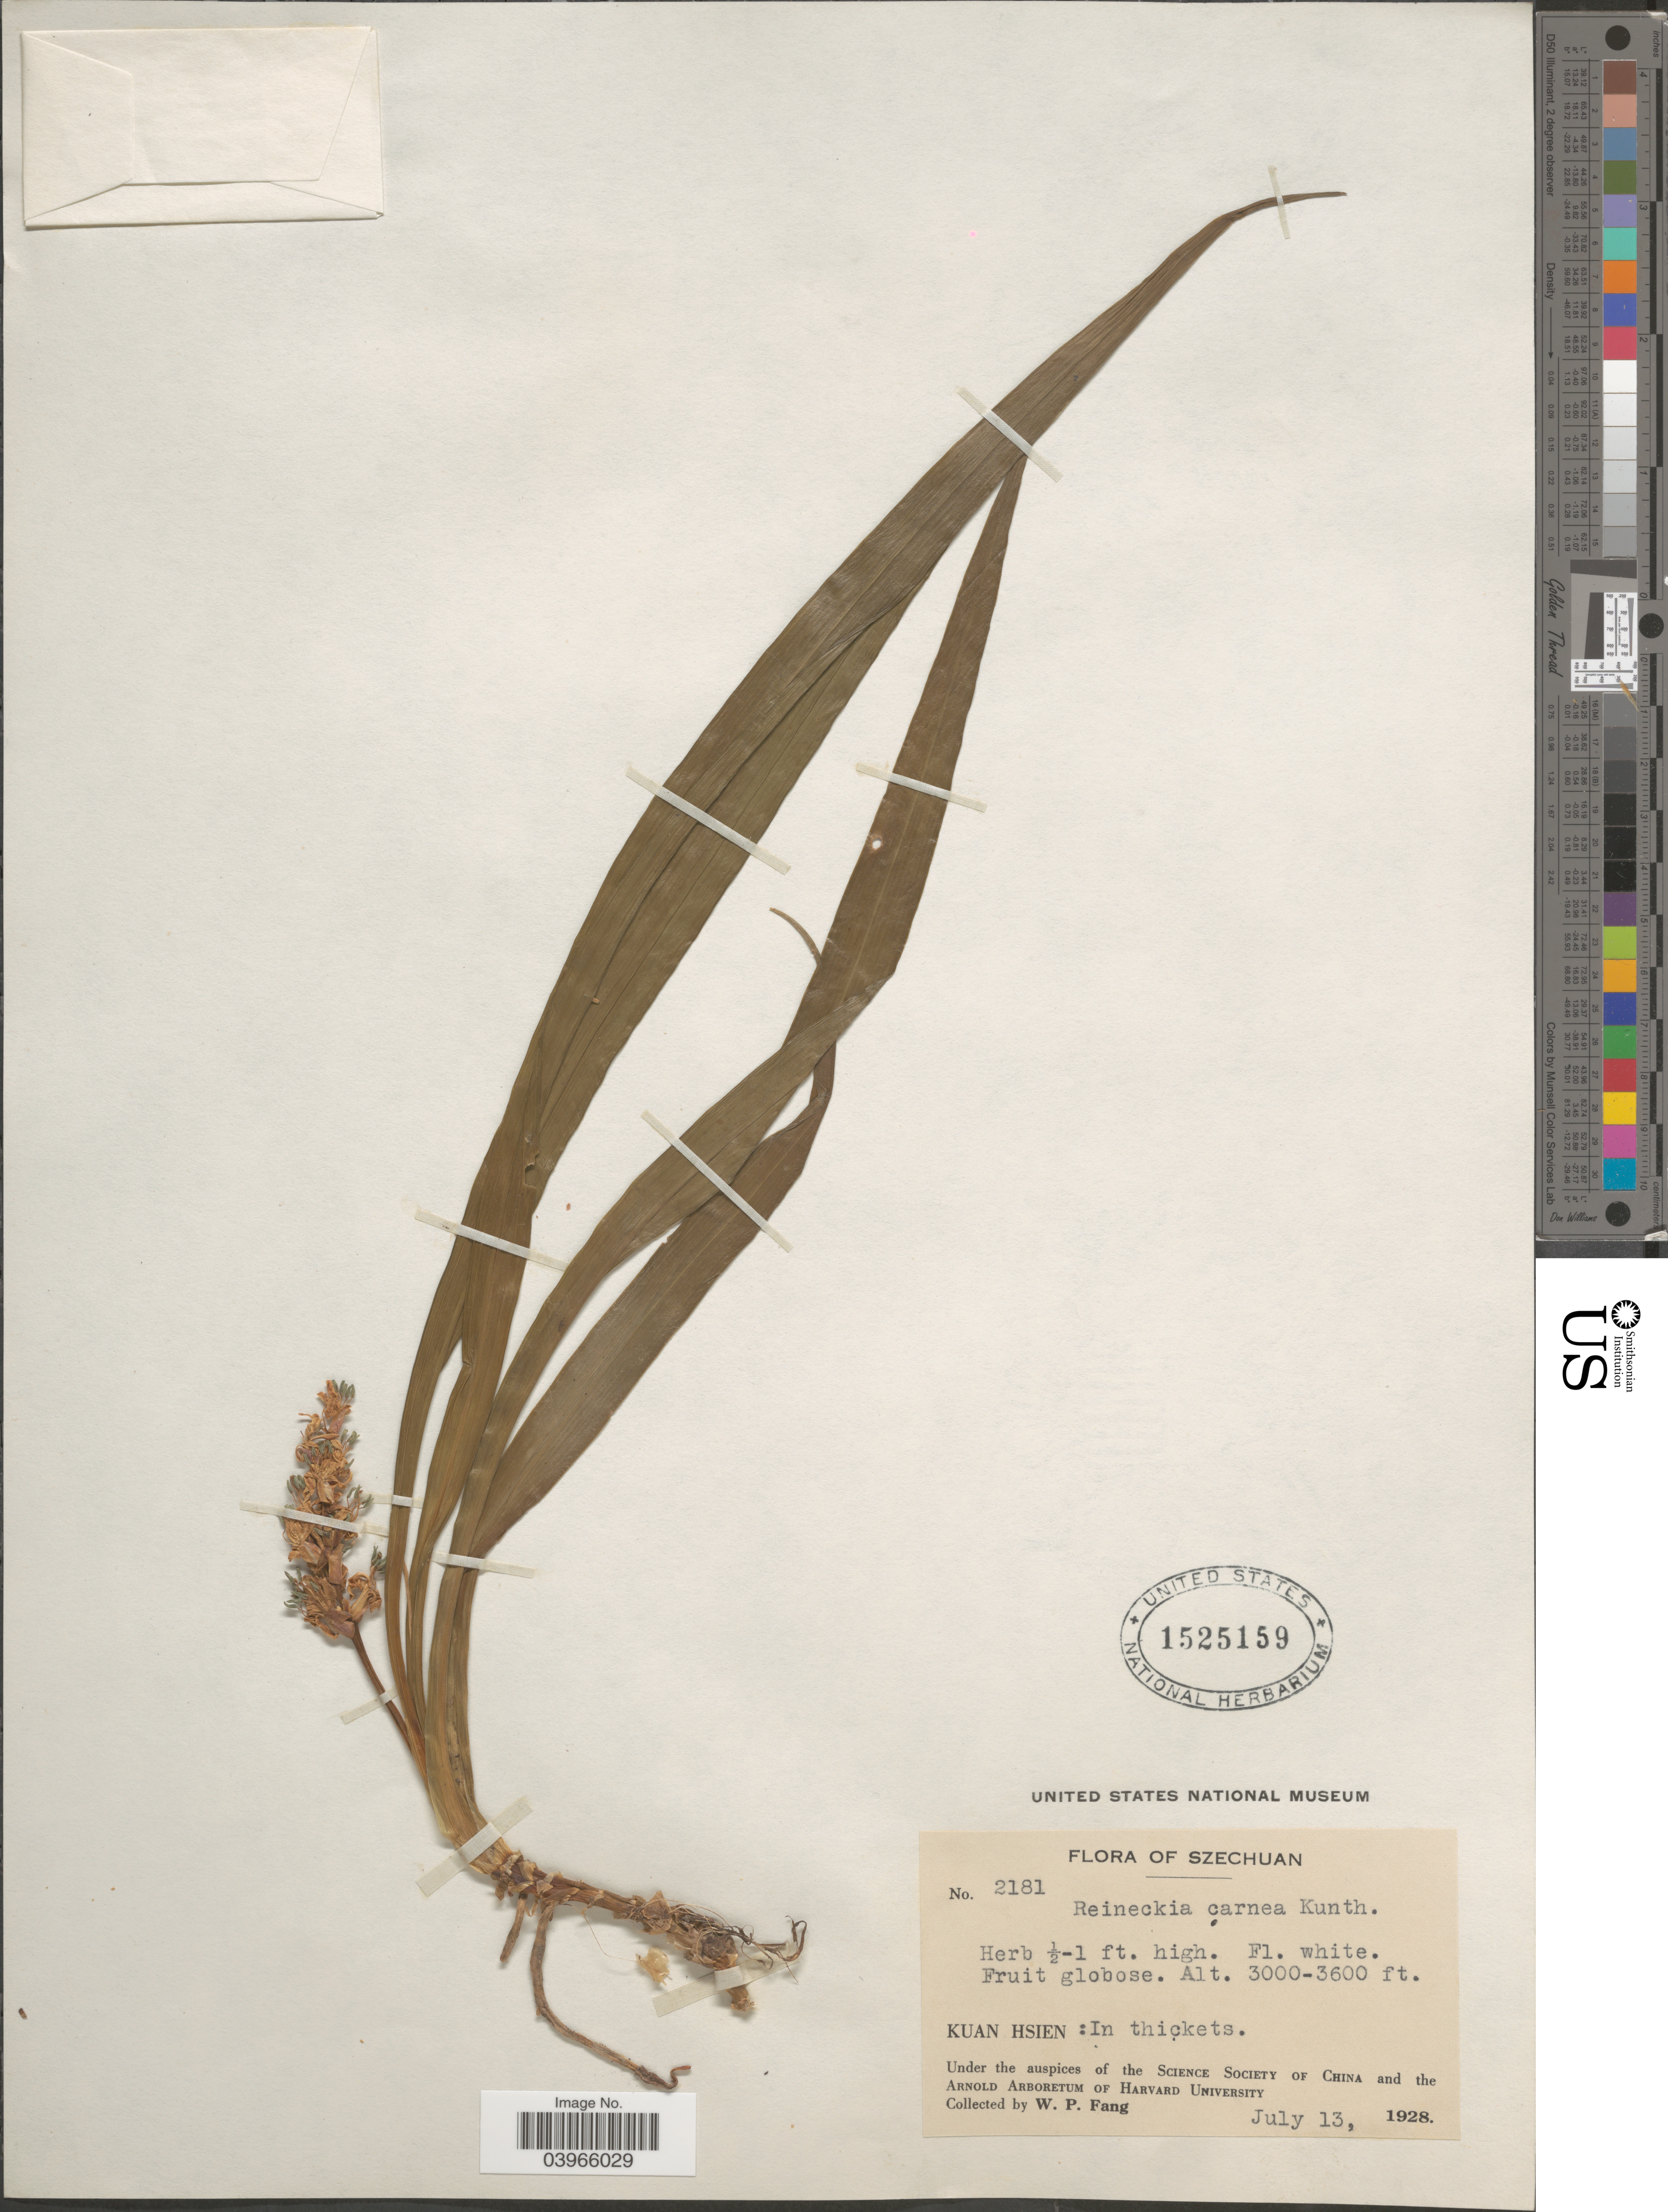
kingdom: Plantae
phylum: Tracheophyta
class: Liliopsida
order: Asparagales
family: Asparagaceae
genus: Reineckea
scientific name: Reineckea carnea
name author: (Andrews) Kunth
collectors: W. P. Fang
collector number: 2181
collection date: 1928-07-13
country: China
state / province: Sichuan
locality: Szechuan. Kuan Hsien.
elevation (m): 914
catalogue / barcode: US 1525159